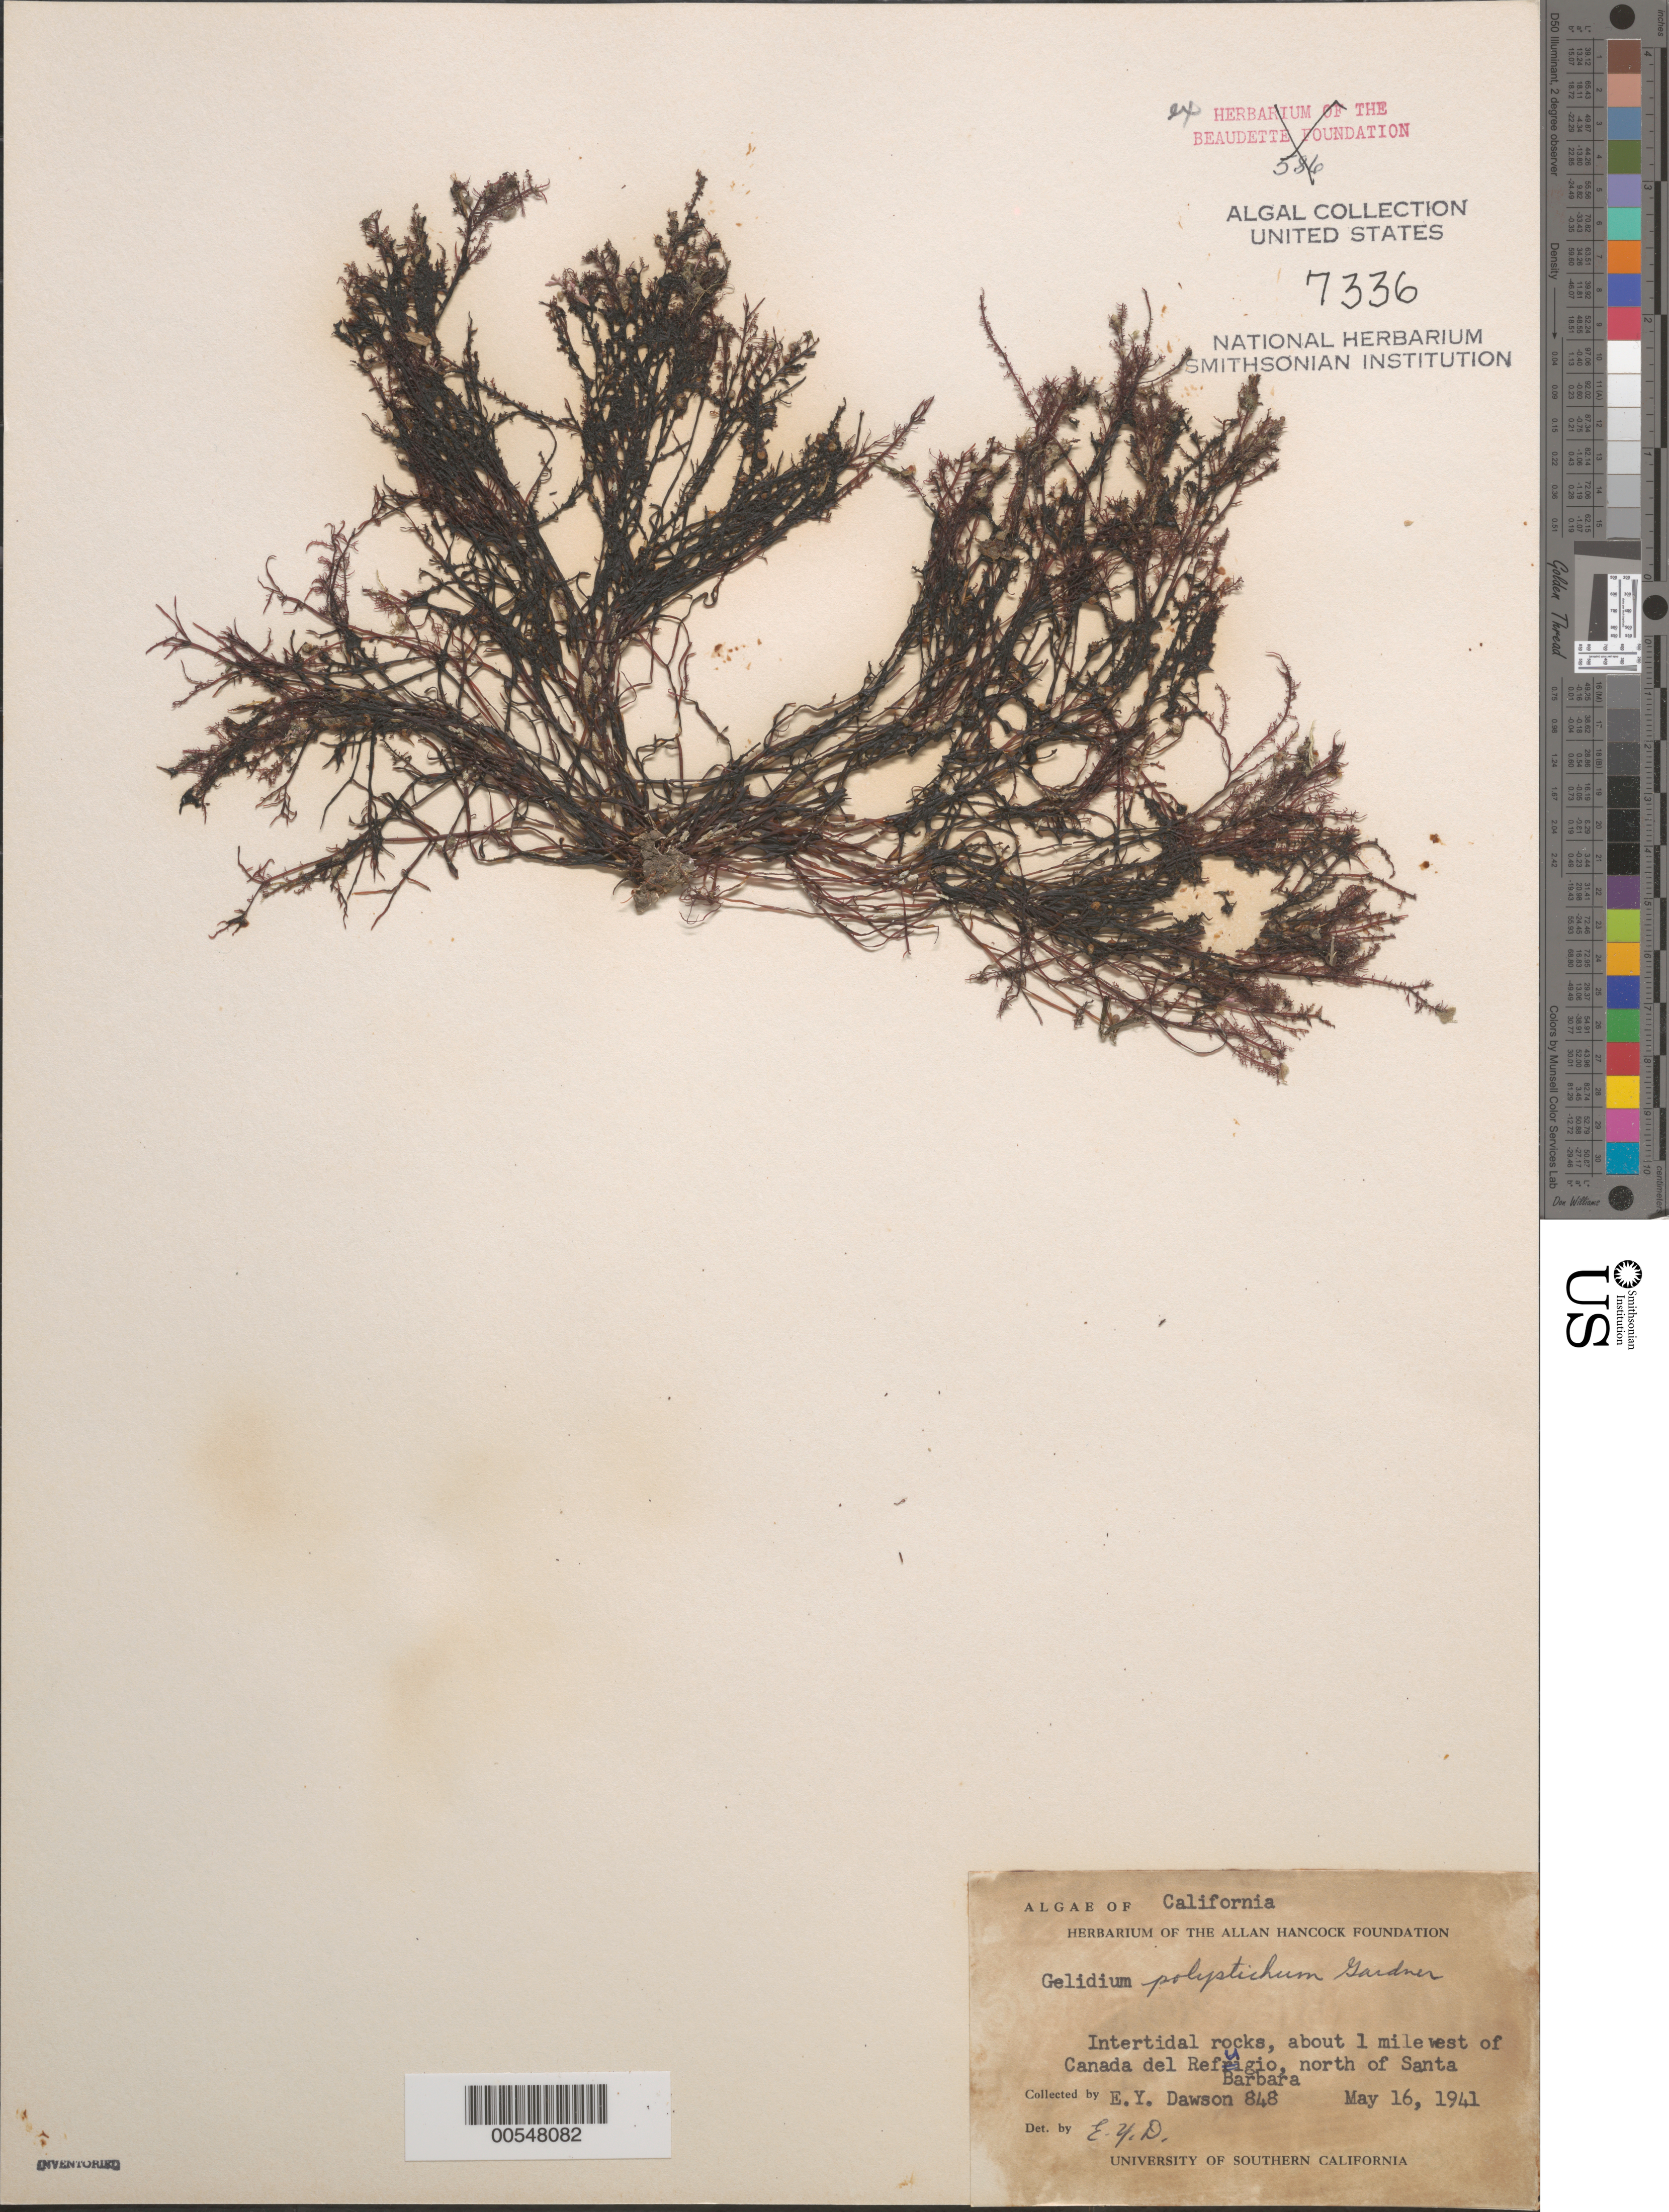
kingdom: Plantae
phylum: Rhodophyta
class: Florideophyceae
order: Gelidiales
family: Gelidiaceae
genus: Gelidium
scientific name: Gelidium purpurascens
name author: N.L. Gardner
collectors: E. Y. Dawson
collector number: EYD 848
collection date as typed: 16 May 1941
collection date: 1941-05-16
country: United States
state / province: California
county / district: Santa Barbara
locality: Ca. 1 mile west of Canada del Refugio, north of Santa Barbara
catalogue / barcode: US 7336